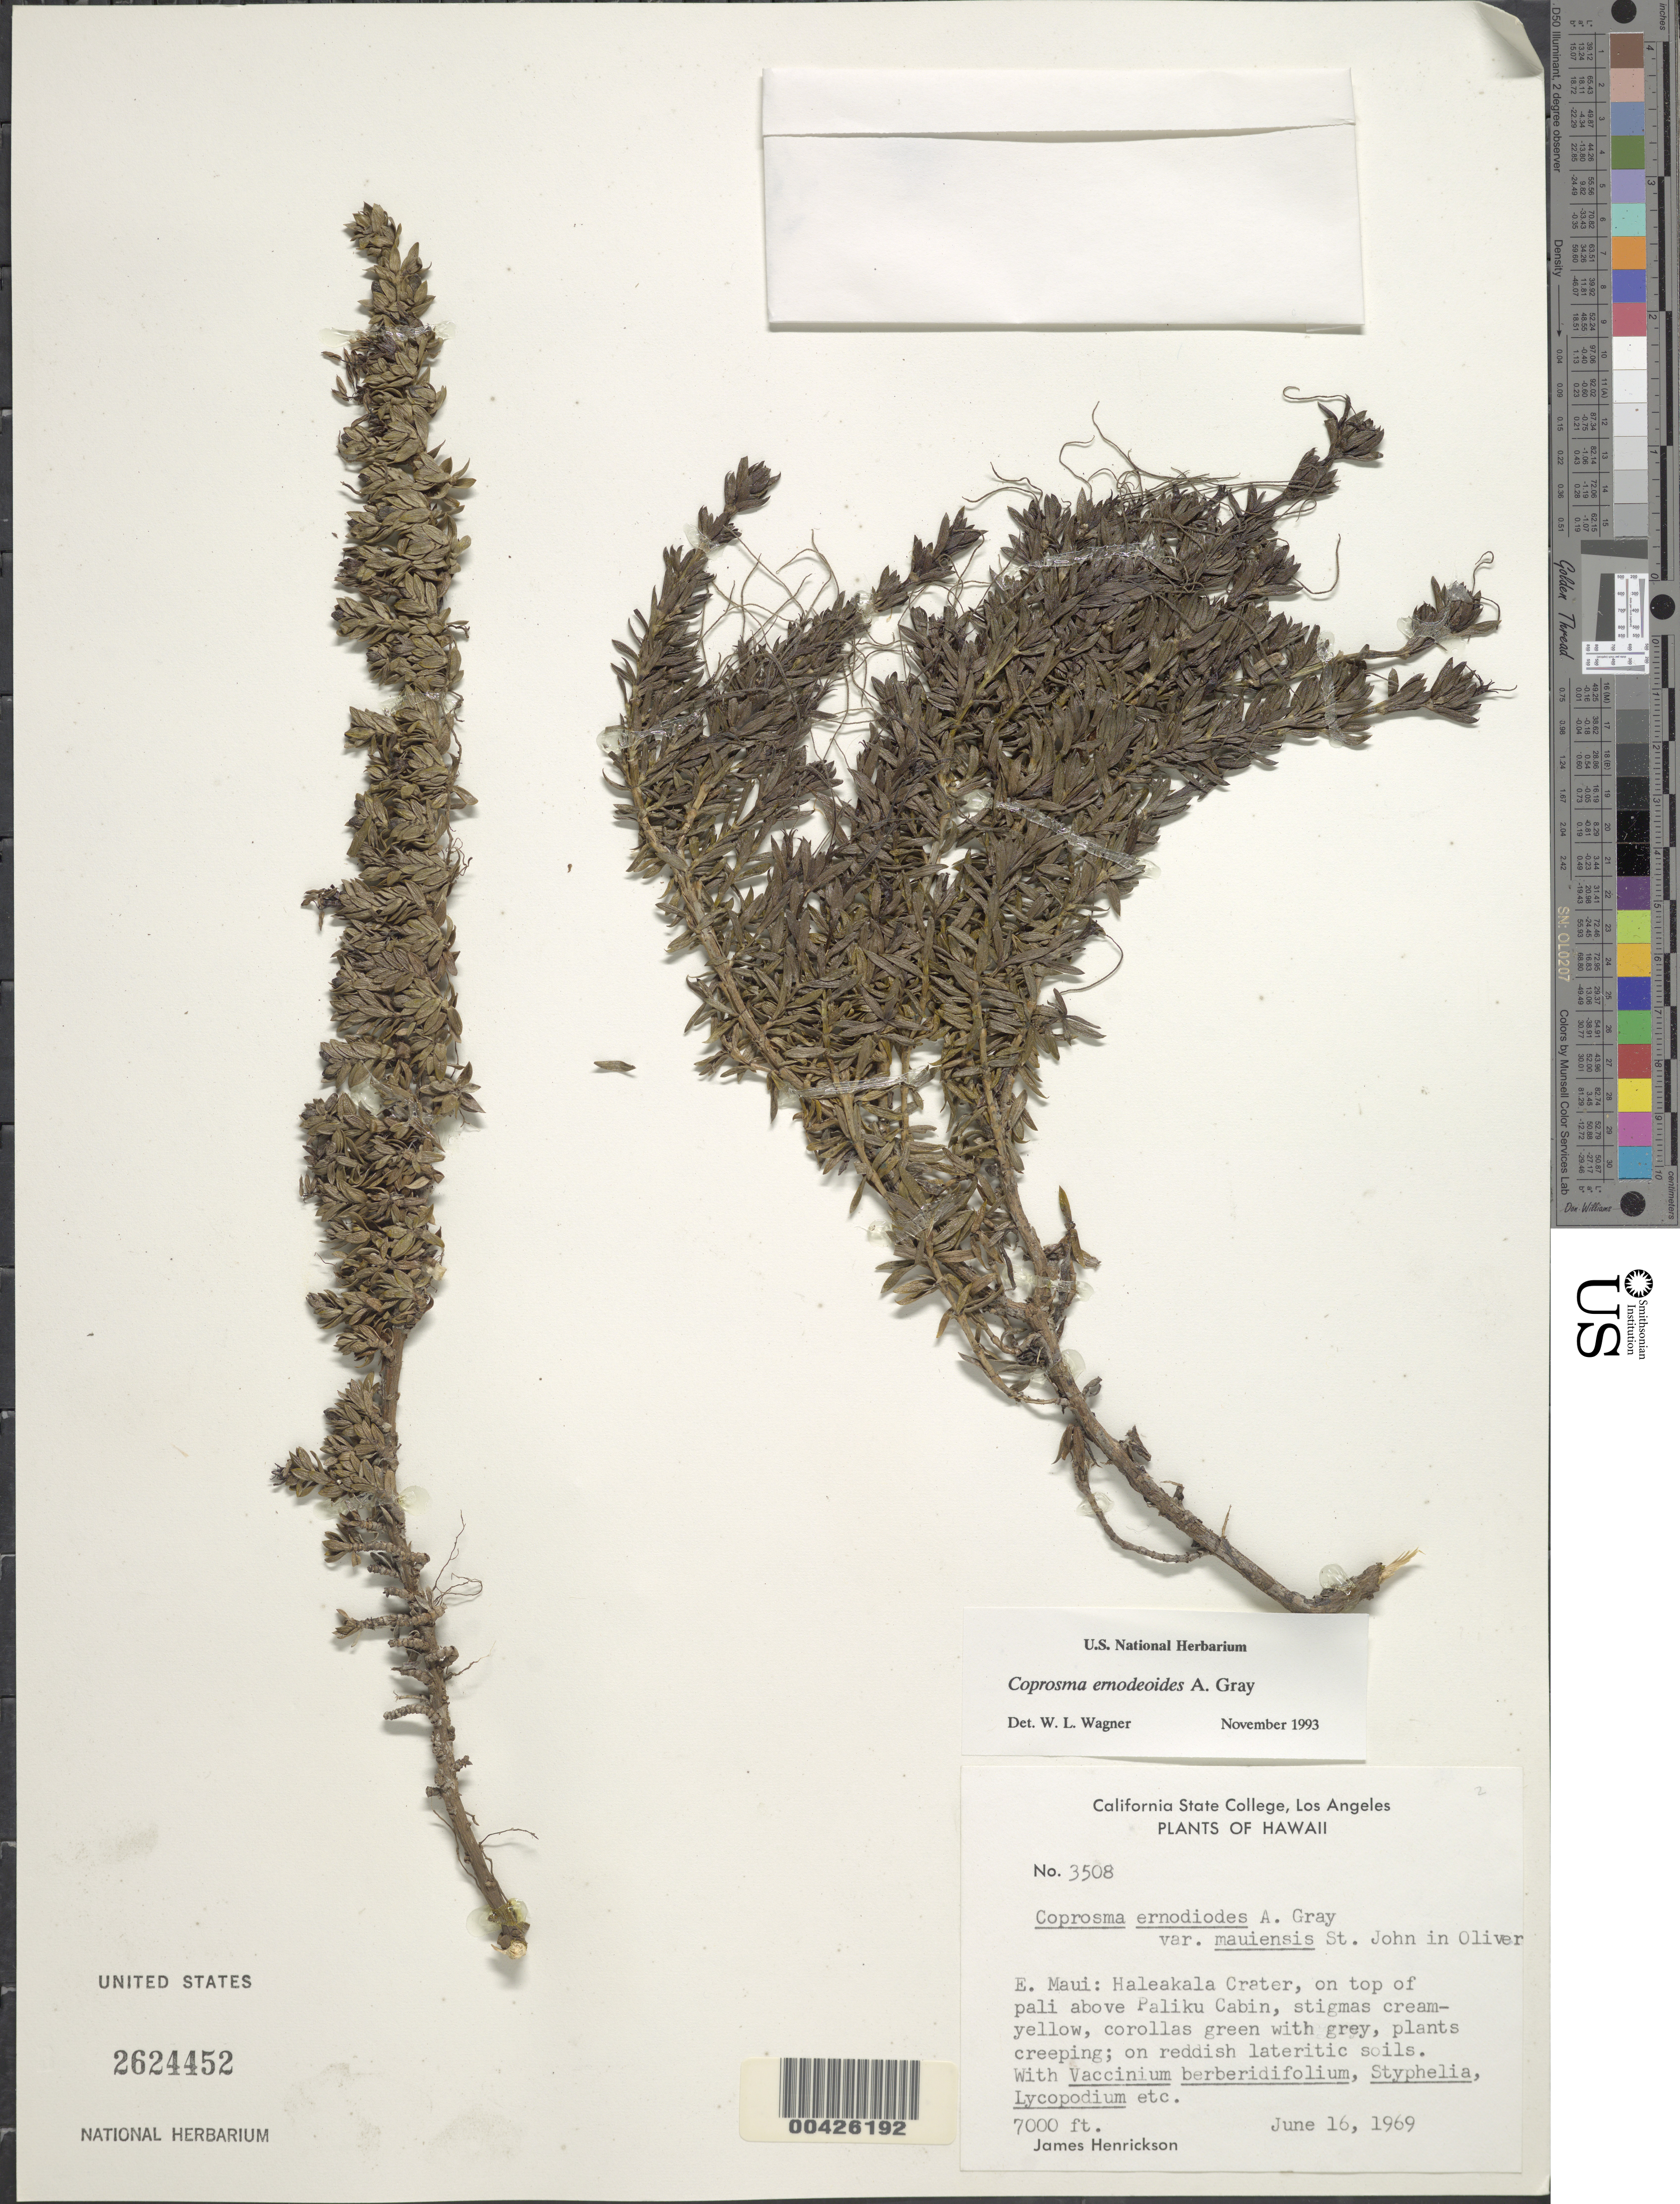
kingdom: Plantae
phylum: Tracheophyta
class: Magnoliopsida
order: Gentianales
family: Rubiaceae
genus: Coprosma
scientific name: Coprosma ernodeoides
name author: A. Gray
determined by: Wagner, W. L., (BOT), Smithsonian Institution - National Museum of Natural History (UNITED STATES)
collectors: J. S. Henrickson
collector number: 3508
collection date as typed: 16 Jun 1969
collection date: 1969-06-16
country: United States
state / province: Hawaii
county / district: Maui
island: Maui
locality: E Maui, Haleakala Crater, on top of pali above Paliku Cabin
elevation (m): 2134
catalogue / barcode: US 2624452